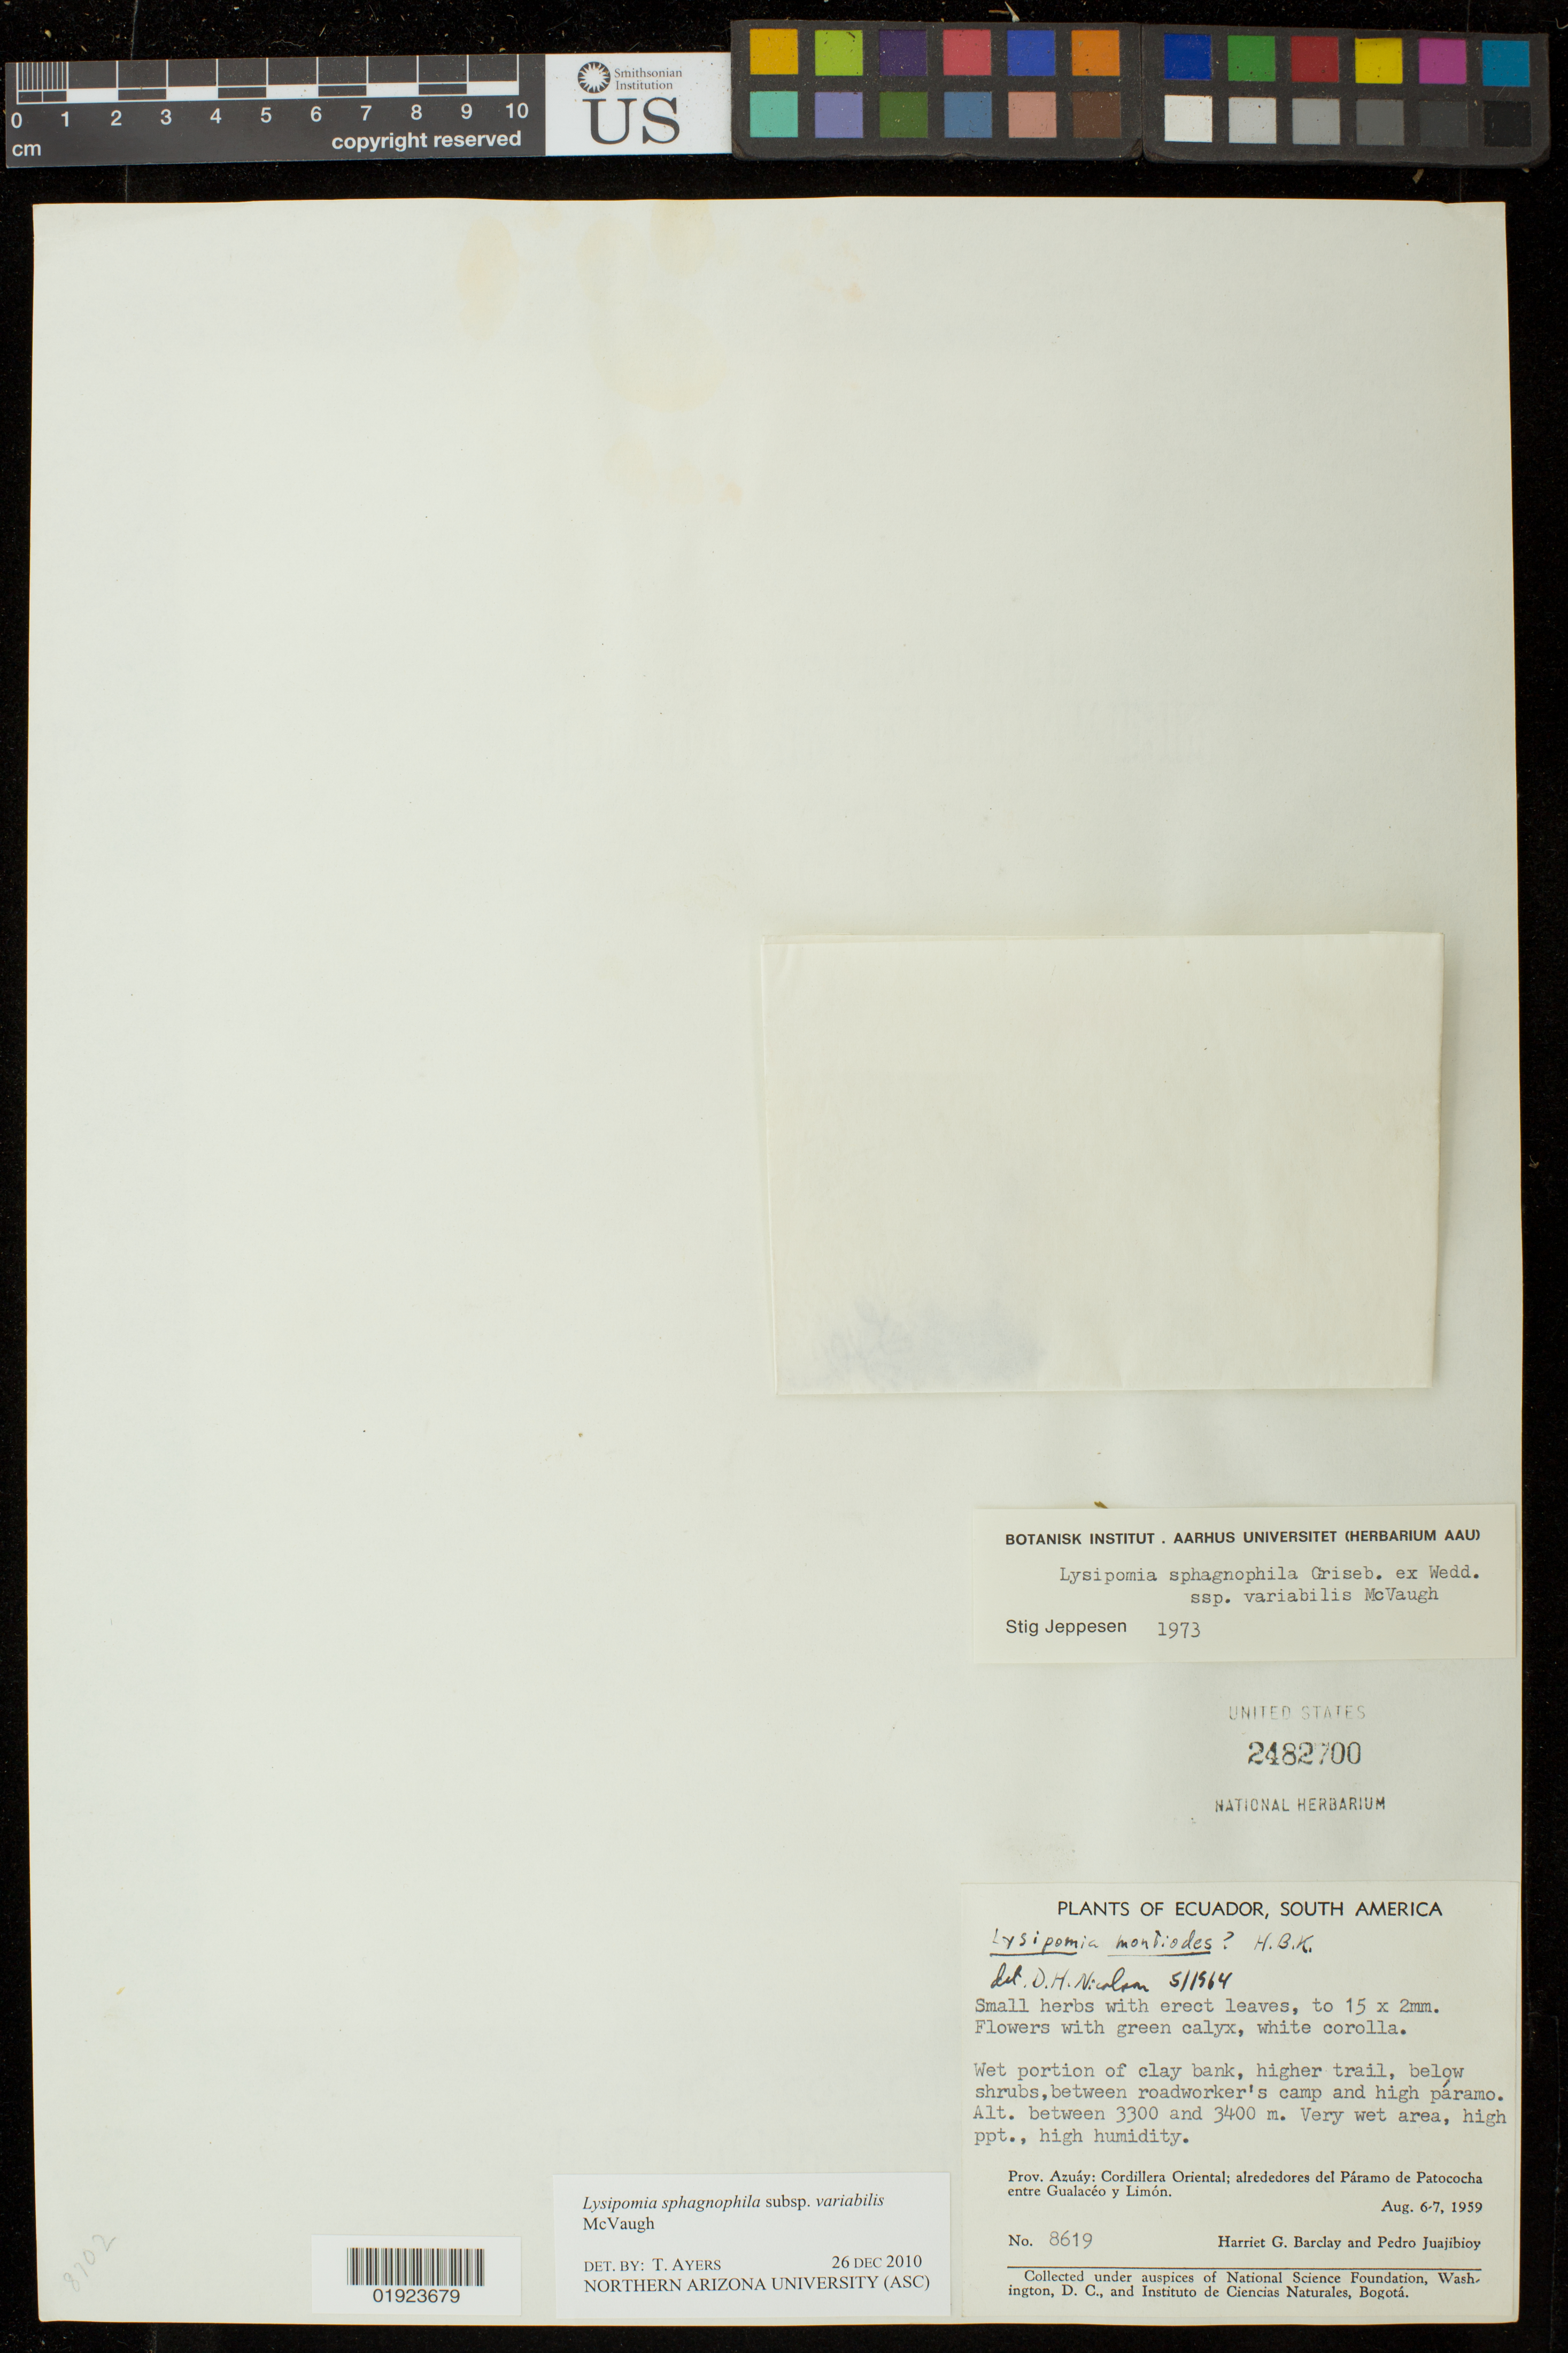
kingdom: Plantae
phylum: Tracheophyta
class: Magnoliopsida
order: Asterales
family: Campanulaceae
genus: Lysipomia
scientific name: Lysipomia sphagnophila subsp. variabilis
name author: McVaugh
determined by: Ayers, T.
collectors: H. G. Barclay & P. Juajibioy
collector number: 8619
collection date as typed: Aug. 6-7, 1959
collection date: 1959-08-06/1959-08-07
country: Ecuador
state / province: Azuay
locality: Cordillera Oriental, alrededores del Paramo de Patococha entre Gualaceo y Limon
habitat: wet portion of clay bank, higher trail, below shrubs, between roadworker's camp and high paramo. very wet area, high humidity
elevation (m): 3300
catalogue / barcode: US 2482700